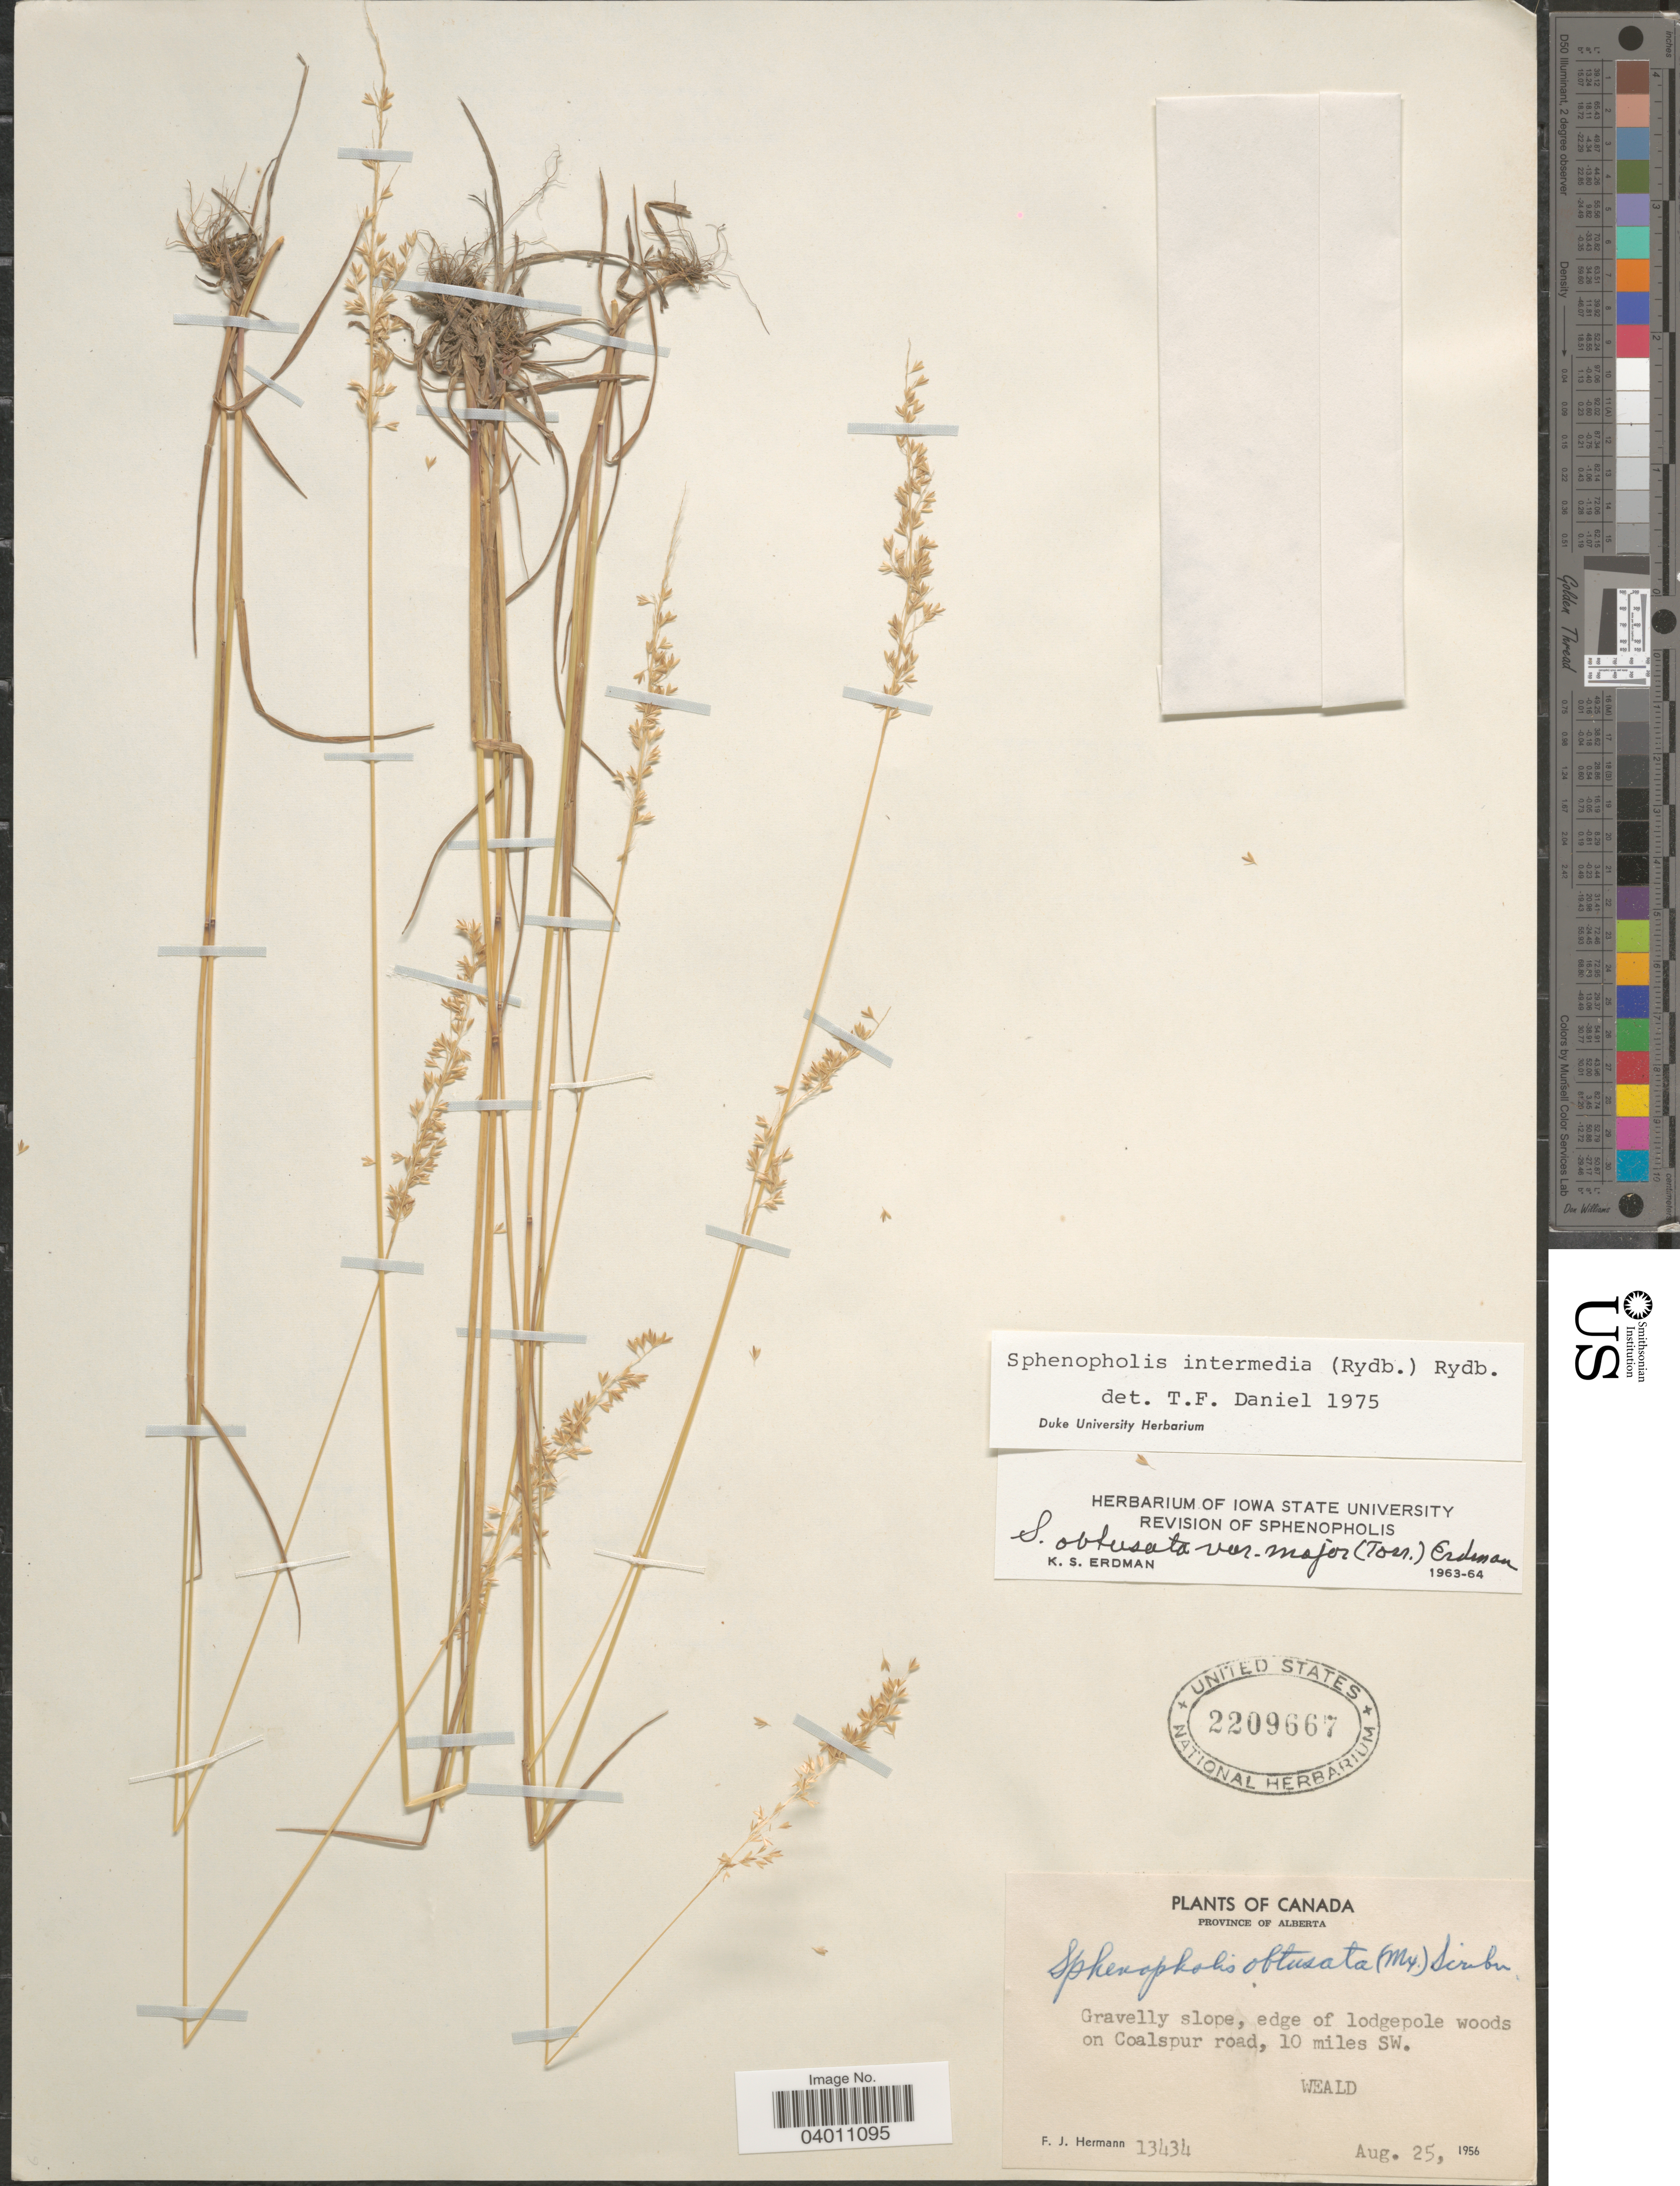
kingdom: Plantae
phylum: Tracheophyta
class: Liliopsida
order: Poales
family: Poaceae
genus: Sphenopholis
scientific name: Sphenopholis intermedia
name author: (Rydb.) Rydb.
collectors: F. J. Hermann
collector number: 13434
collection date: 1956-08-25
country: Canada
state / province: Alberta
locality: Woods on Coalspur road, 10 miles SW. Weald.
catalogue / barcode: US 2209667